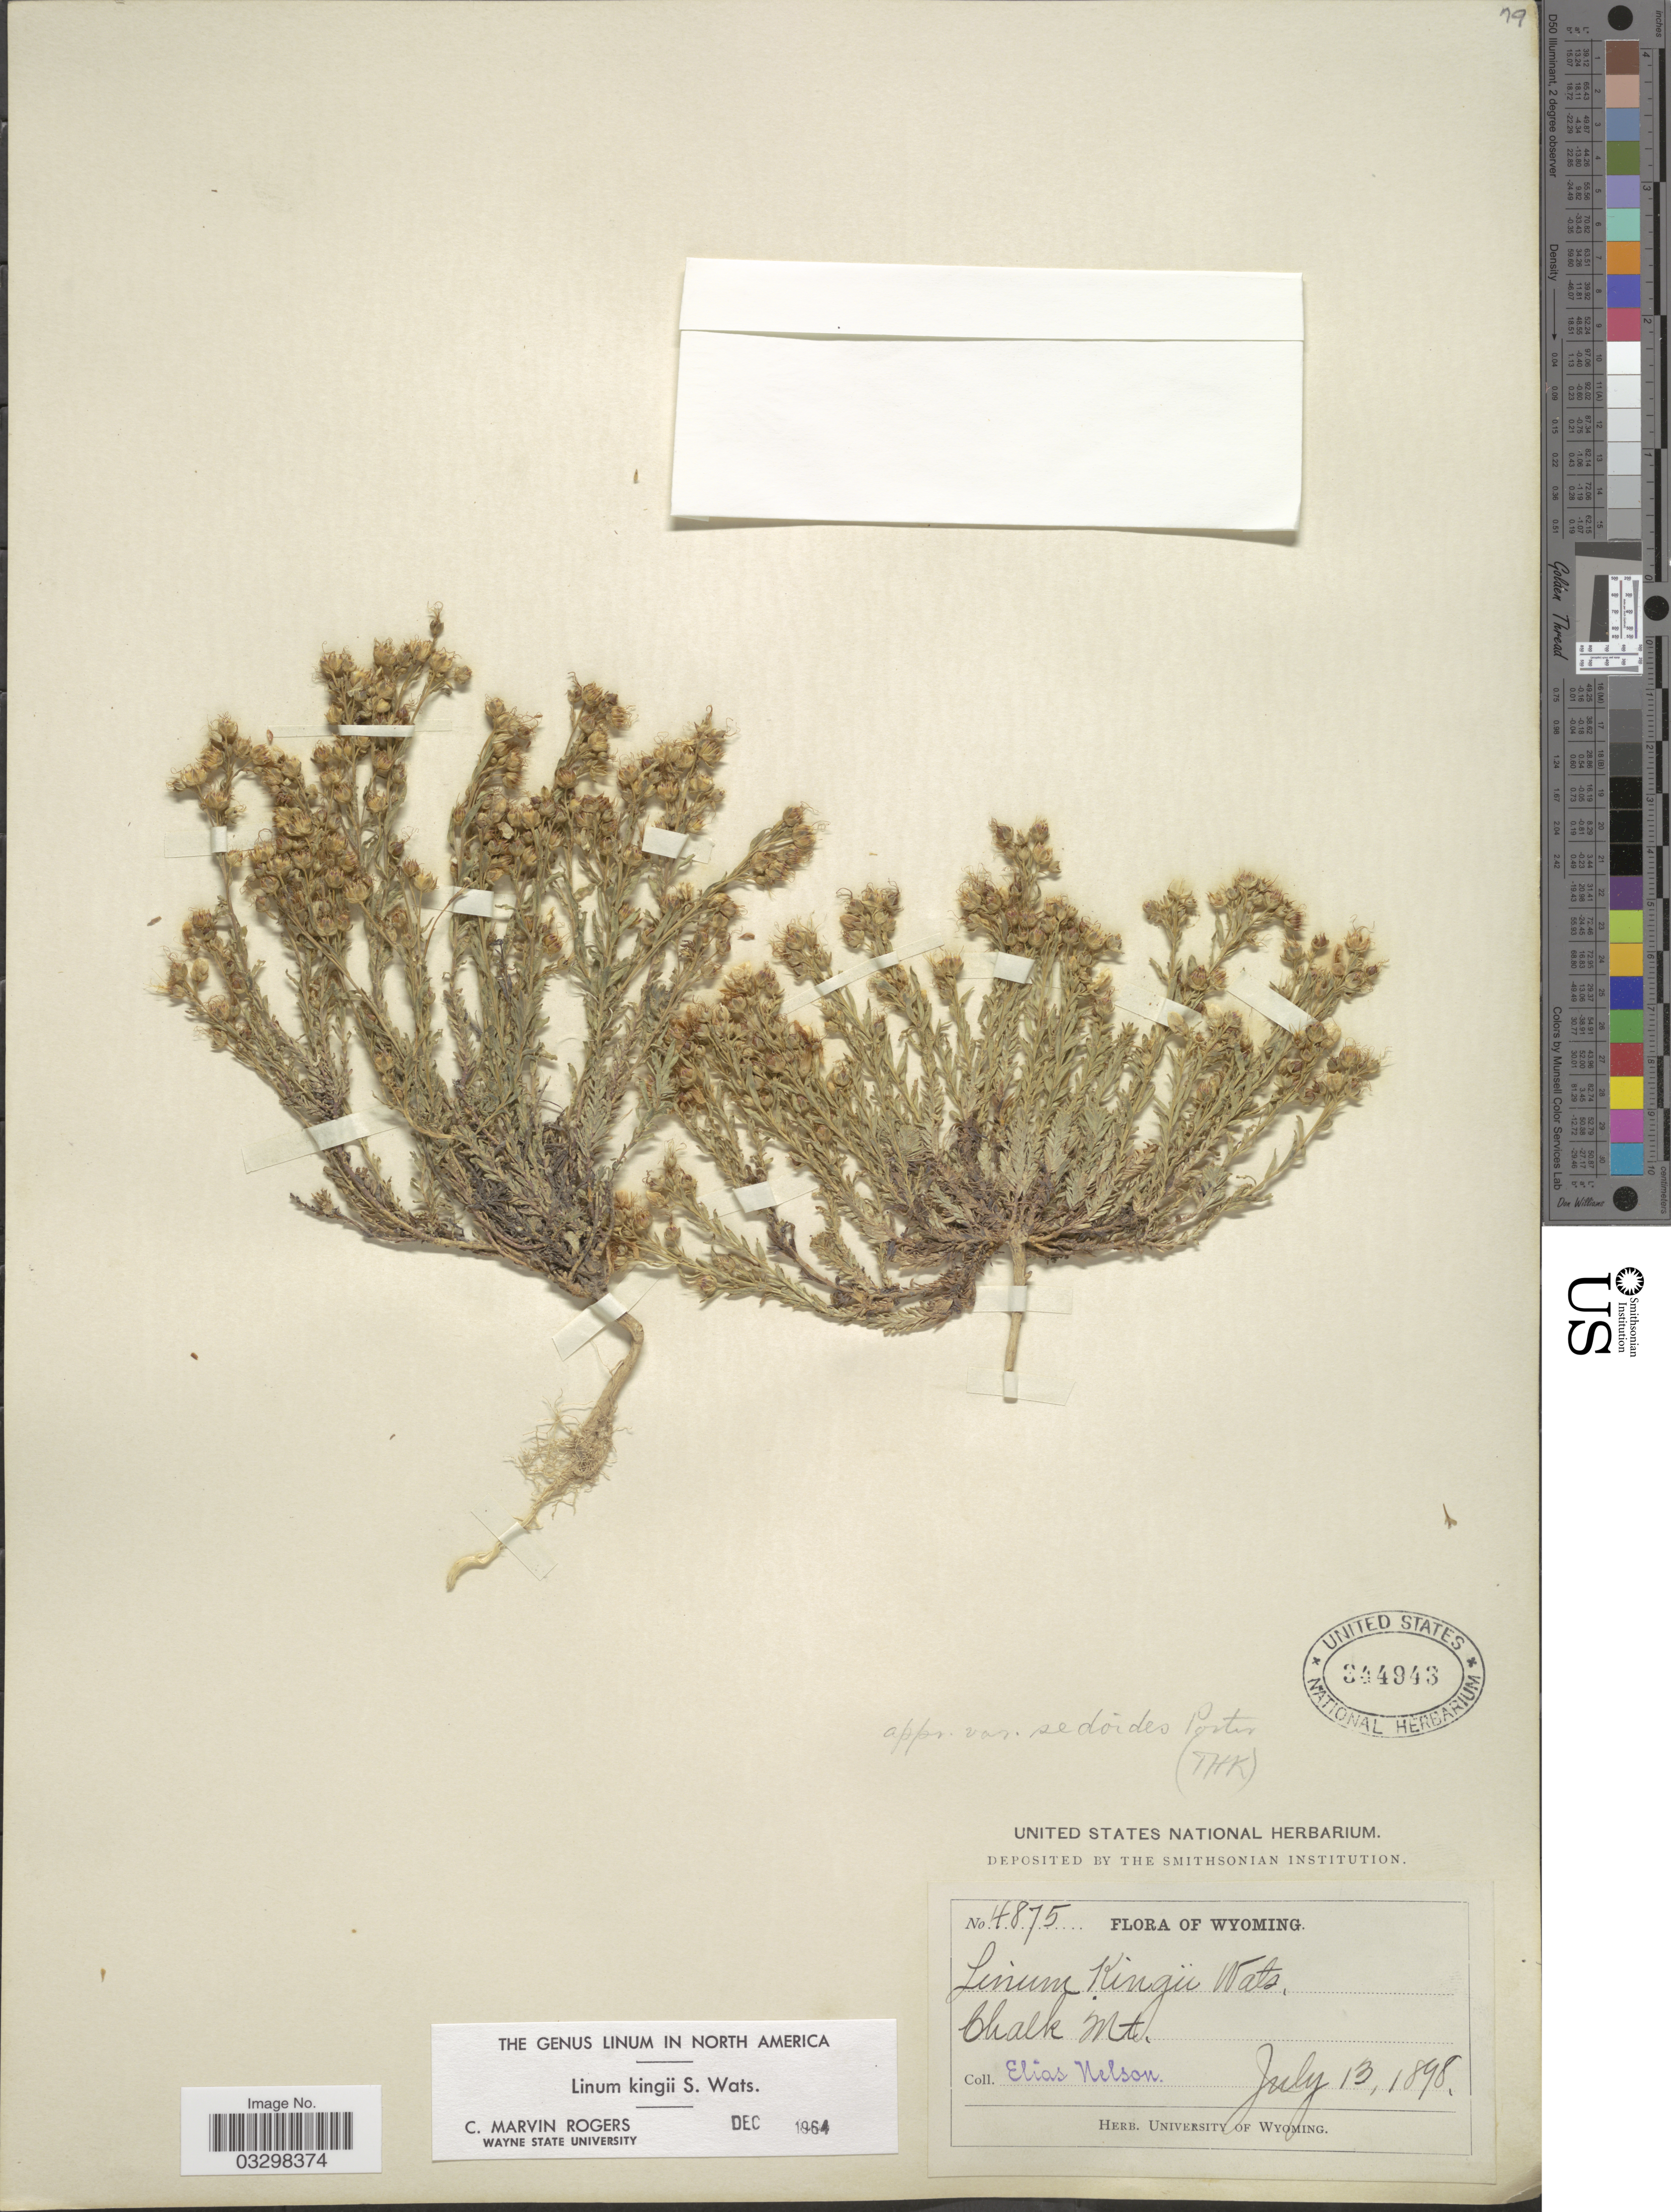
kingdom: Plantae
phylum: Tracheophyta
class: Magnoliopsida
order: Apiales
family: Apiaceae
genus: Selinum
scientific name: Selinum kingii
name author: S. Watson in C. King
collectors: E. Nelson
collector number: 4875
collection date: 1898-07-13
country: United States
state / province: Wyoming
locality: Chalk Mt.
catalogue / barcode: US 344943